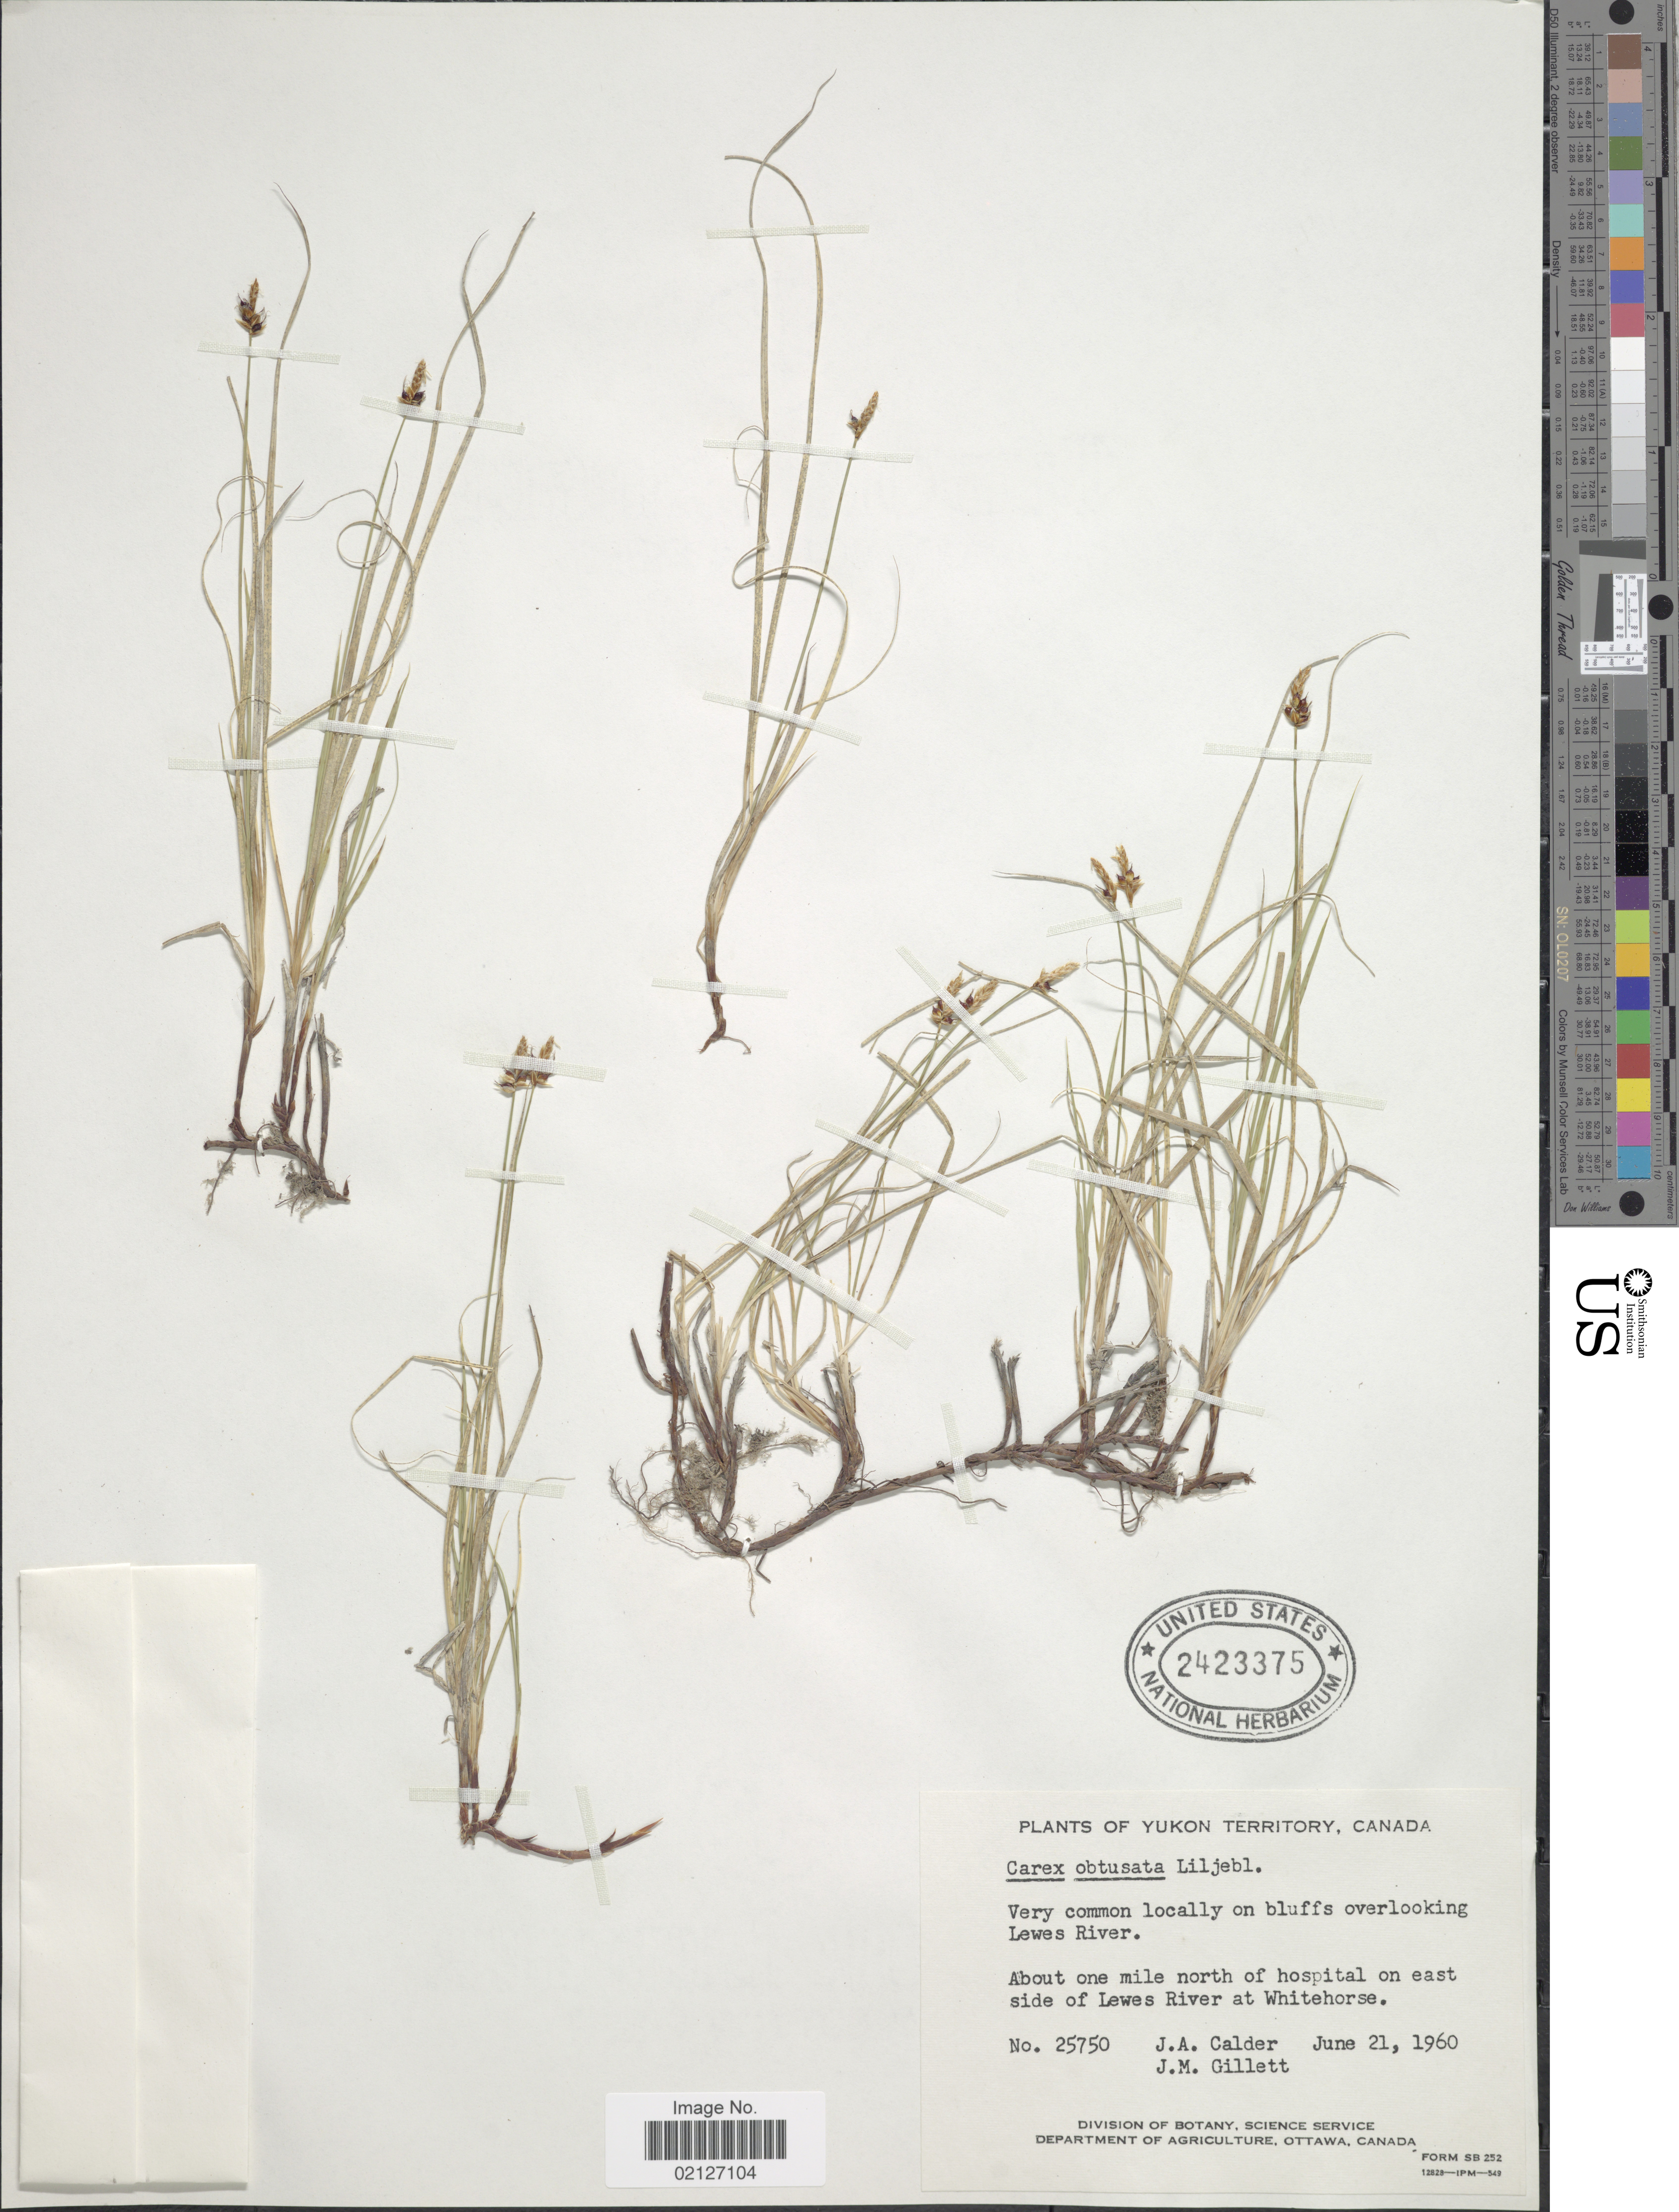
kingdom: Plantae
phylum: Tracheophyta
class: Liliopsida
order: Poales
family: Cyperaceae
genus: Carex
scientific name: Carex obtusata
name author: Lilj.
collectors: J. A. Calder & J. M. Gillett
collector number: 25750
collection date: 1960-06-21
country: Canada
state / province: Yukon Territory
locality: On bluffs overlooking Lewes River, about one mile north of hospital on eas side of Lewes River at Whitehorse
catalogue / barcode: US 2423375